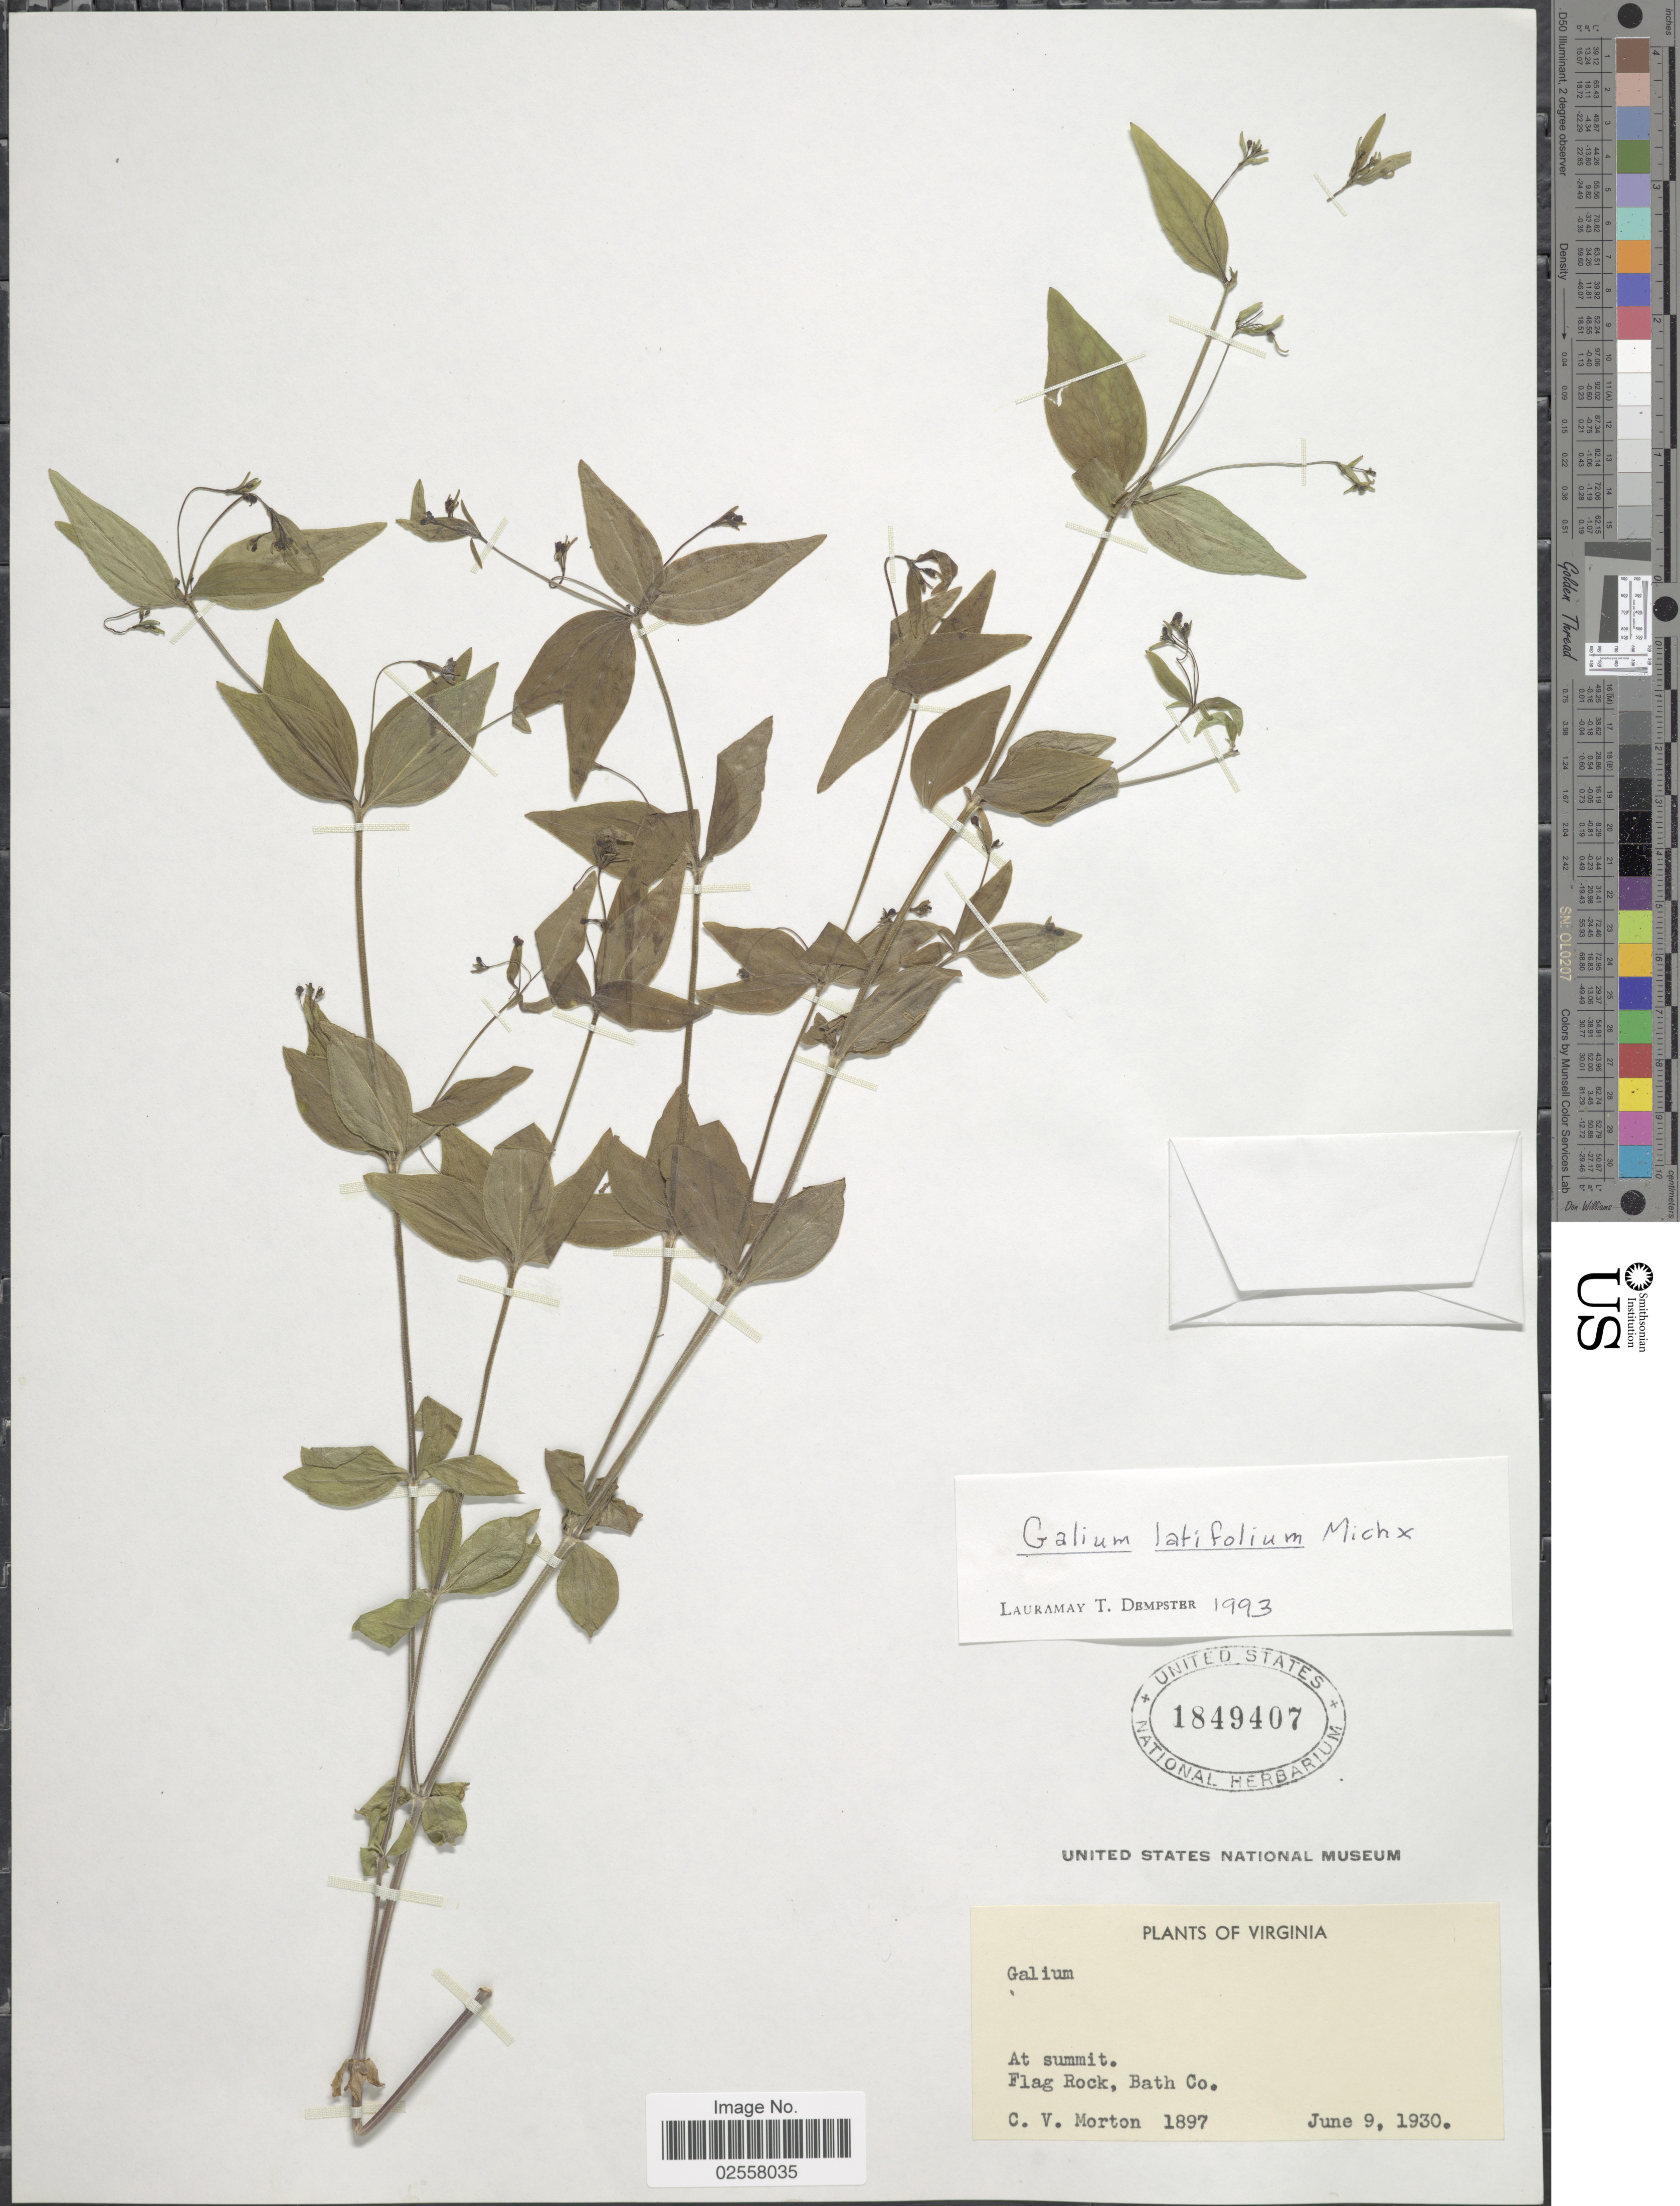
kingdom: Plantae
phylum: Tracheophyta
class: Magnoliopsida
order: Gentianales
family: Rubiaceae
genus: Galium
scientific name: Galium latifolium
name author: Michx.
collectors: C. V. Morton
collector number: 1897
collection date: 1930-06-09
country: United States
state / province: Virginia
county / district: Bath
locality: At summit, Flag Rock, Bath Co.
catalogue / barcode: US 1849407